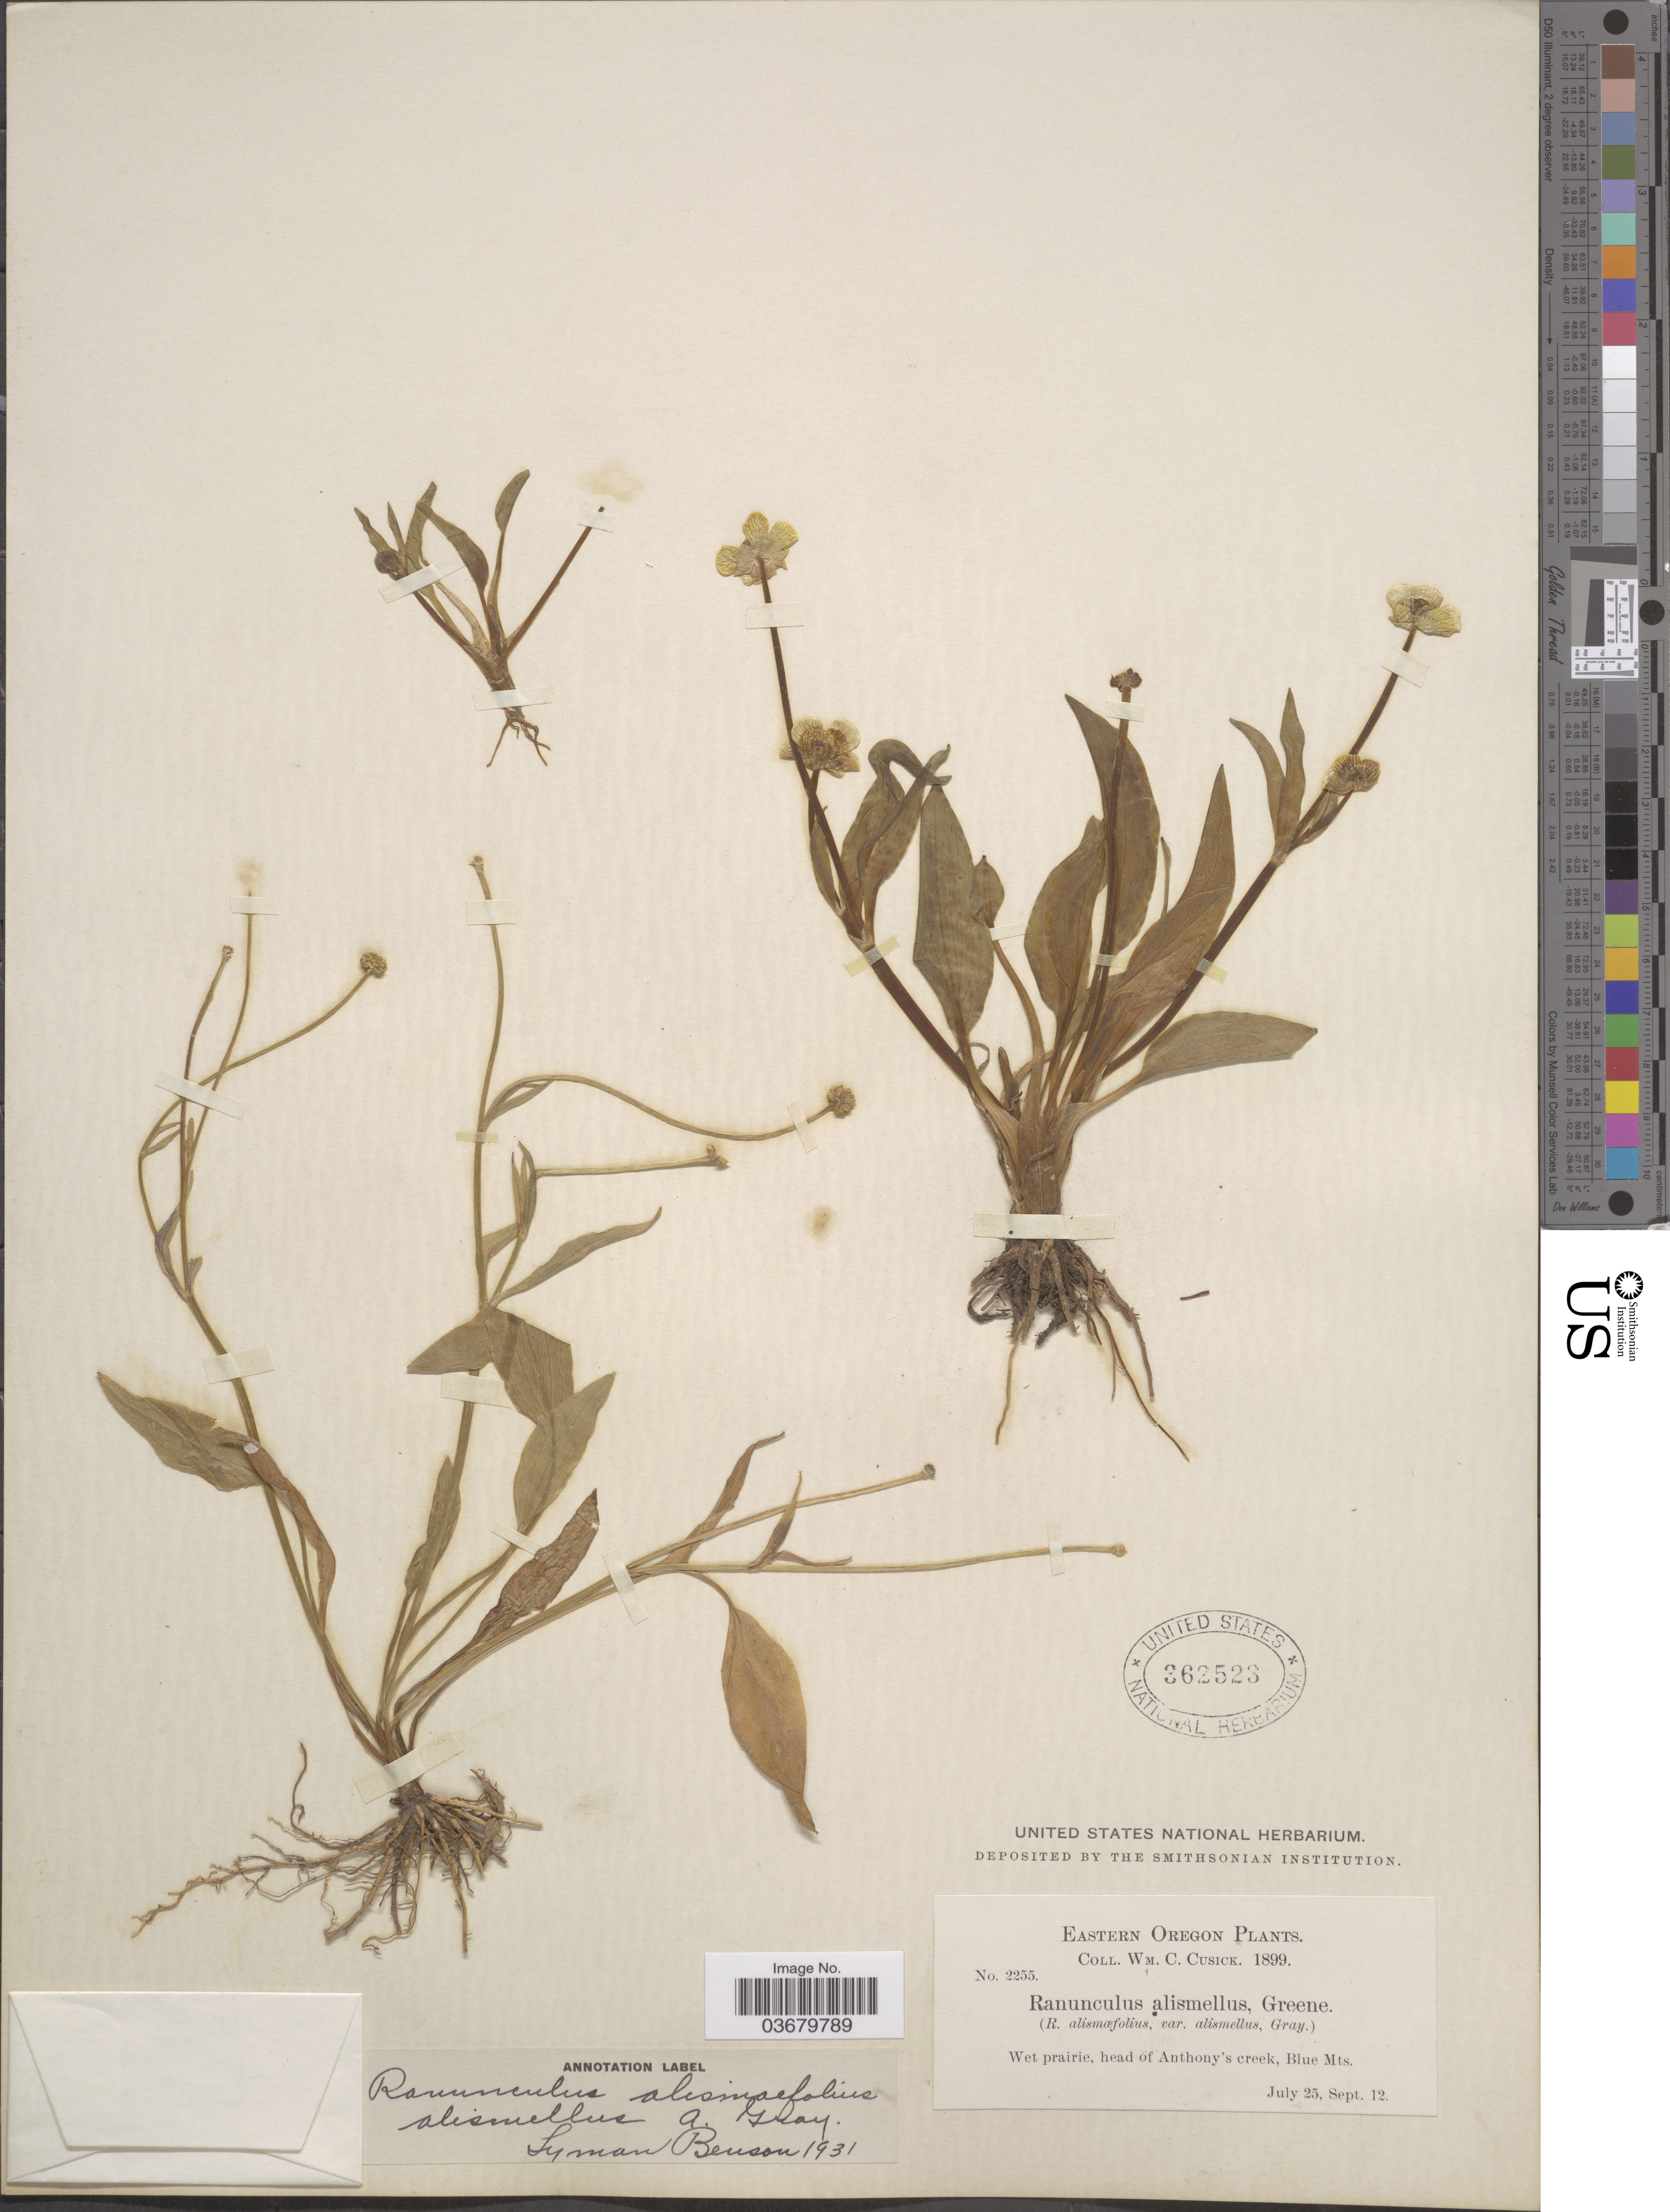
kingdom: Plantae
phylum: Tracheophyta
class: Magnoliopsida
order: Ranunculales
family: Ranunculaceae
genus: Ranunculus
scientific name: Ranunculus alismifolius var. alismellus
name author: A. Gray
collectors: W. C. Cusick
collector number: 2255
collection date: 1899-07-25/1899-09-12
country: United States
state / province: Oregon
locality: Eastern Oregon. Head of Anthony's creek, Blue Mts.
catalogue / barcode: US 362523